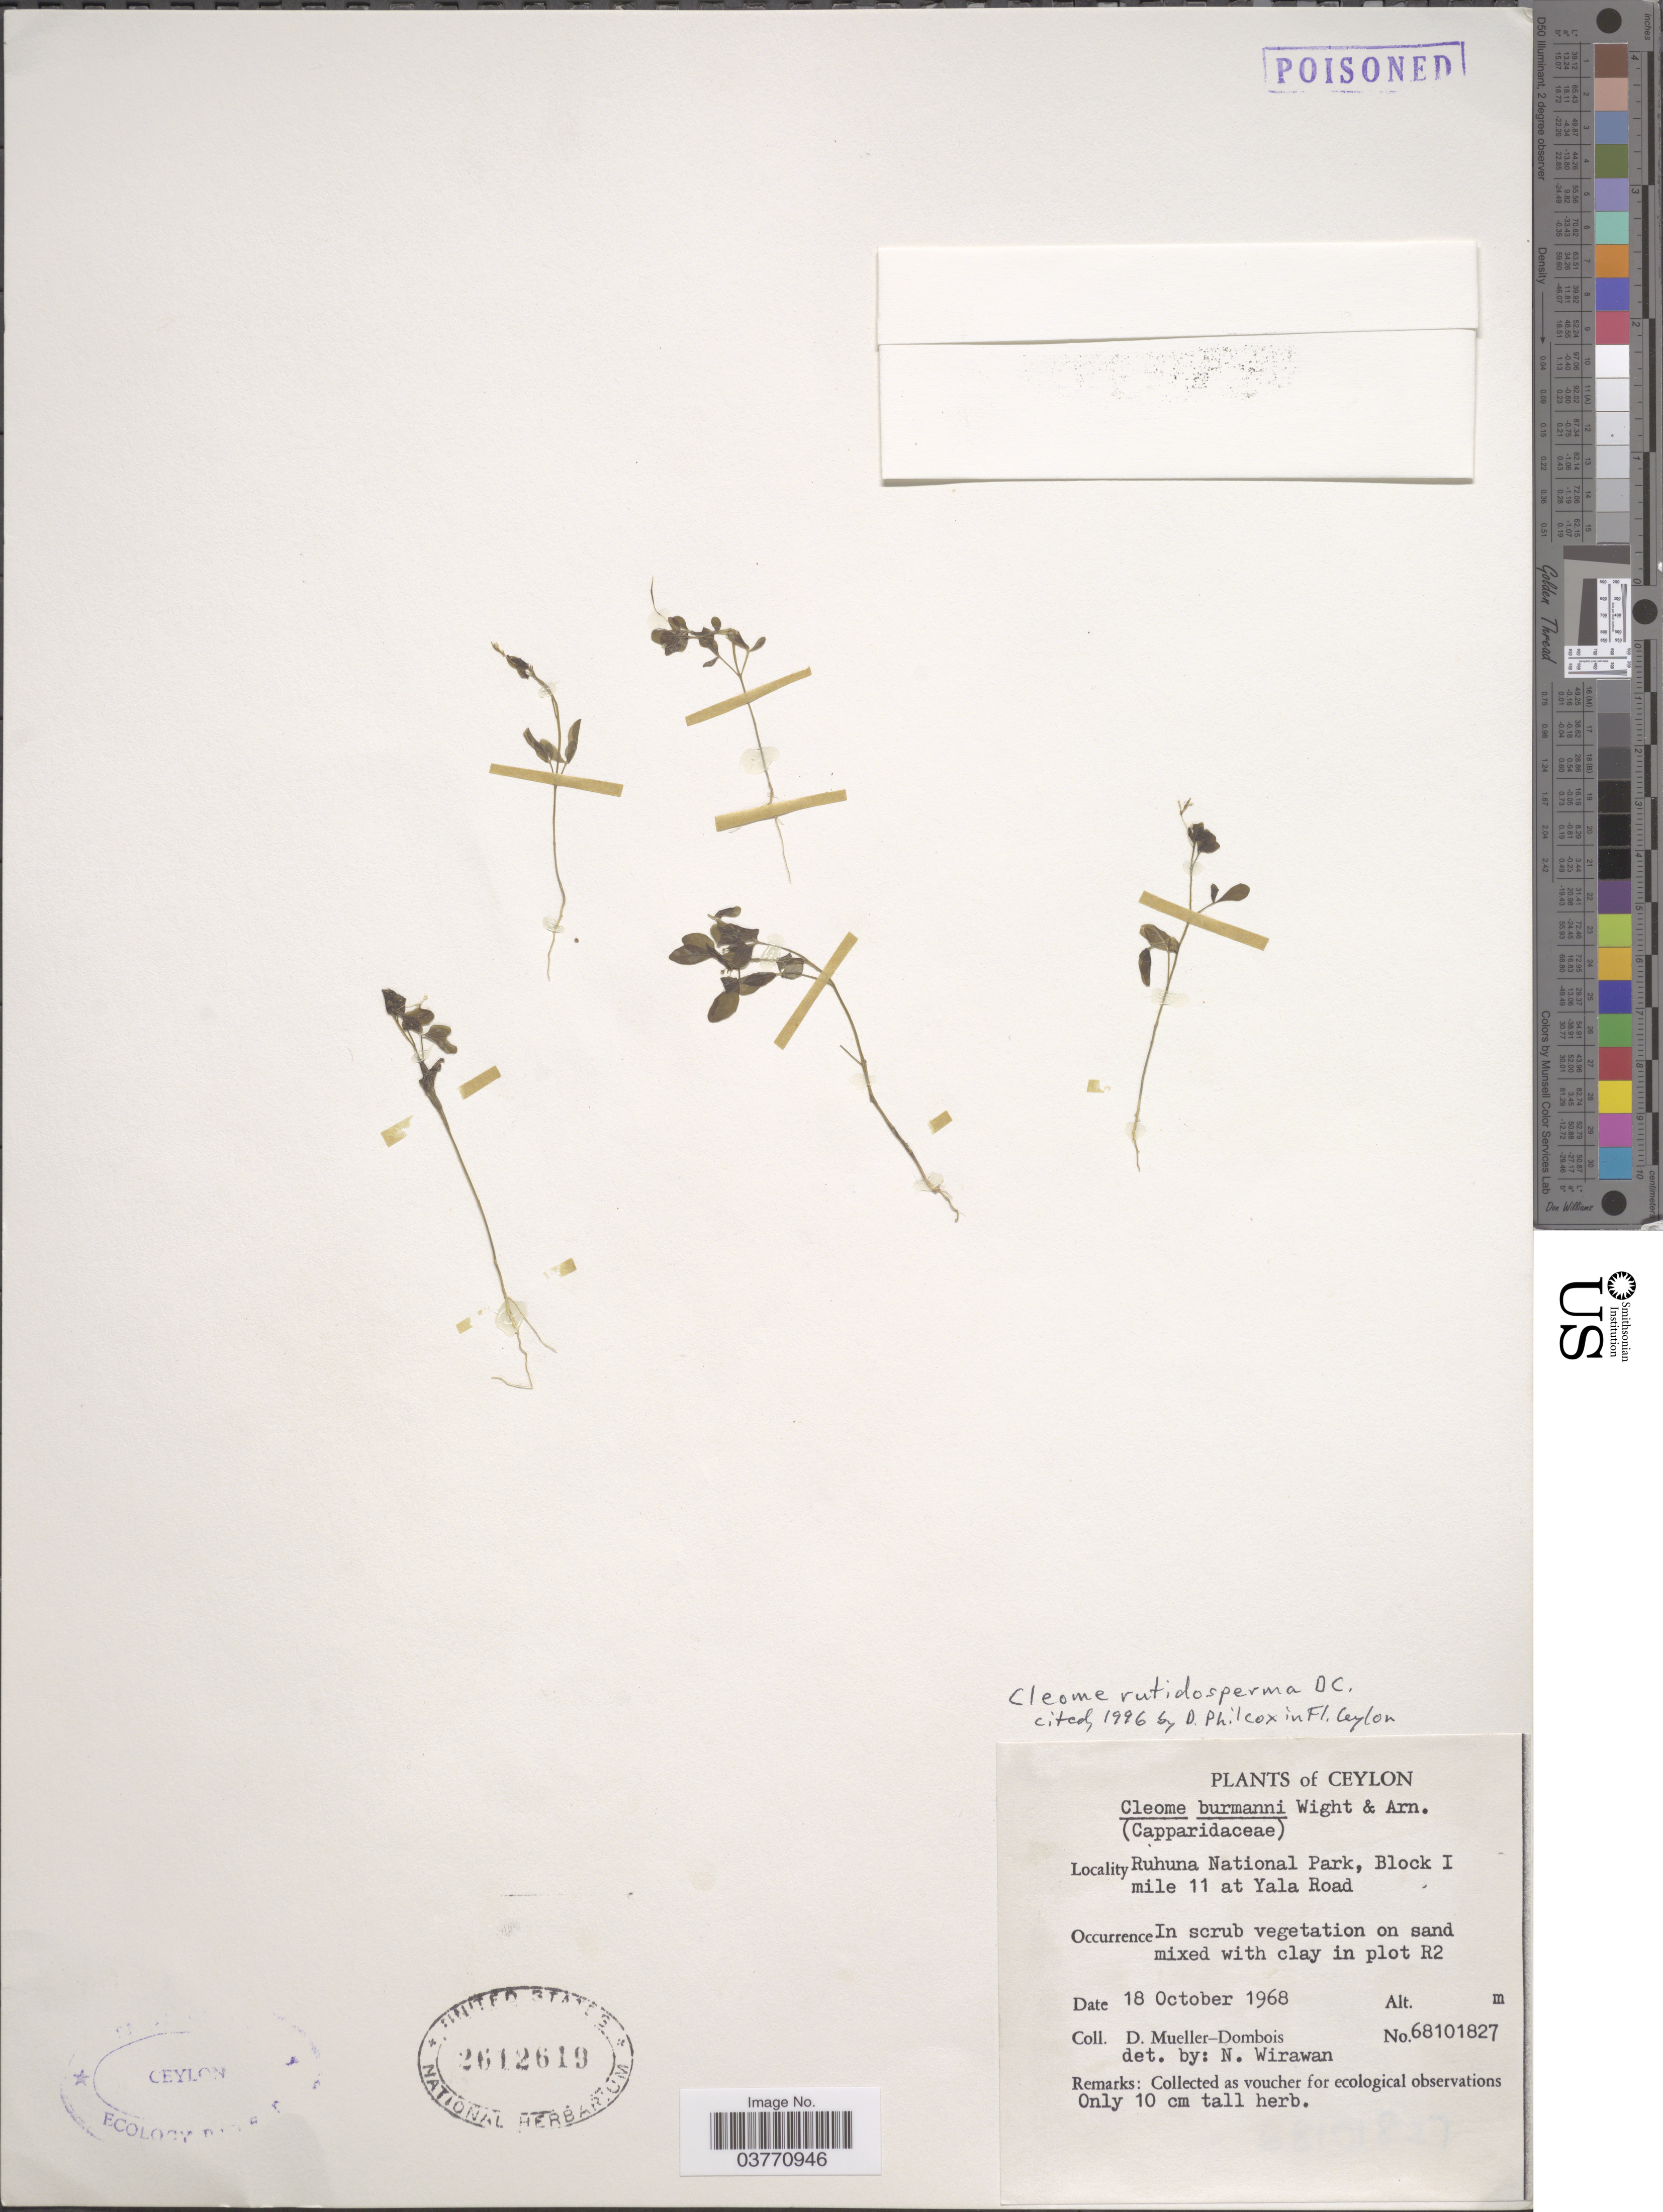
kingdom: Plantae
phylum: Tracheophyta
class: Magnoliopsida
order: Brassicales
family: Cleomaceae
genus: Sieruela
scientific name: Sieruela rutidosperma var. burmanni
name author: (Wight & Arn.) Siddiqui & S.N. Dixit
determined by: Strong, Mark T., (BOT), Smithsonian Institution - National Museum of Natural History (UNITED STATES)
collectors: D. Mueller-Dombois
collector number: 68101827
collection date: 1968-10-18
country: Sri Lanka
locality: Ceylon. Ruhuna National Park, Block 1 mile 11 at Yala Road.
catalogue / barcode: US 2612619